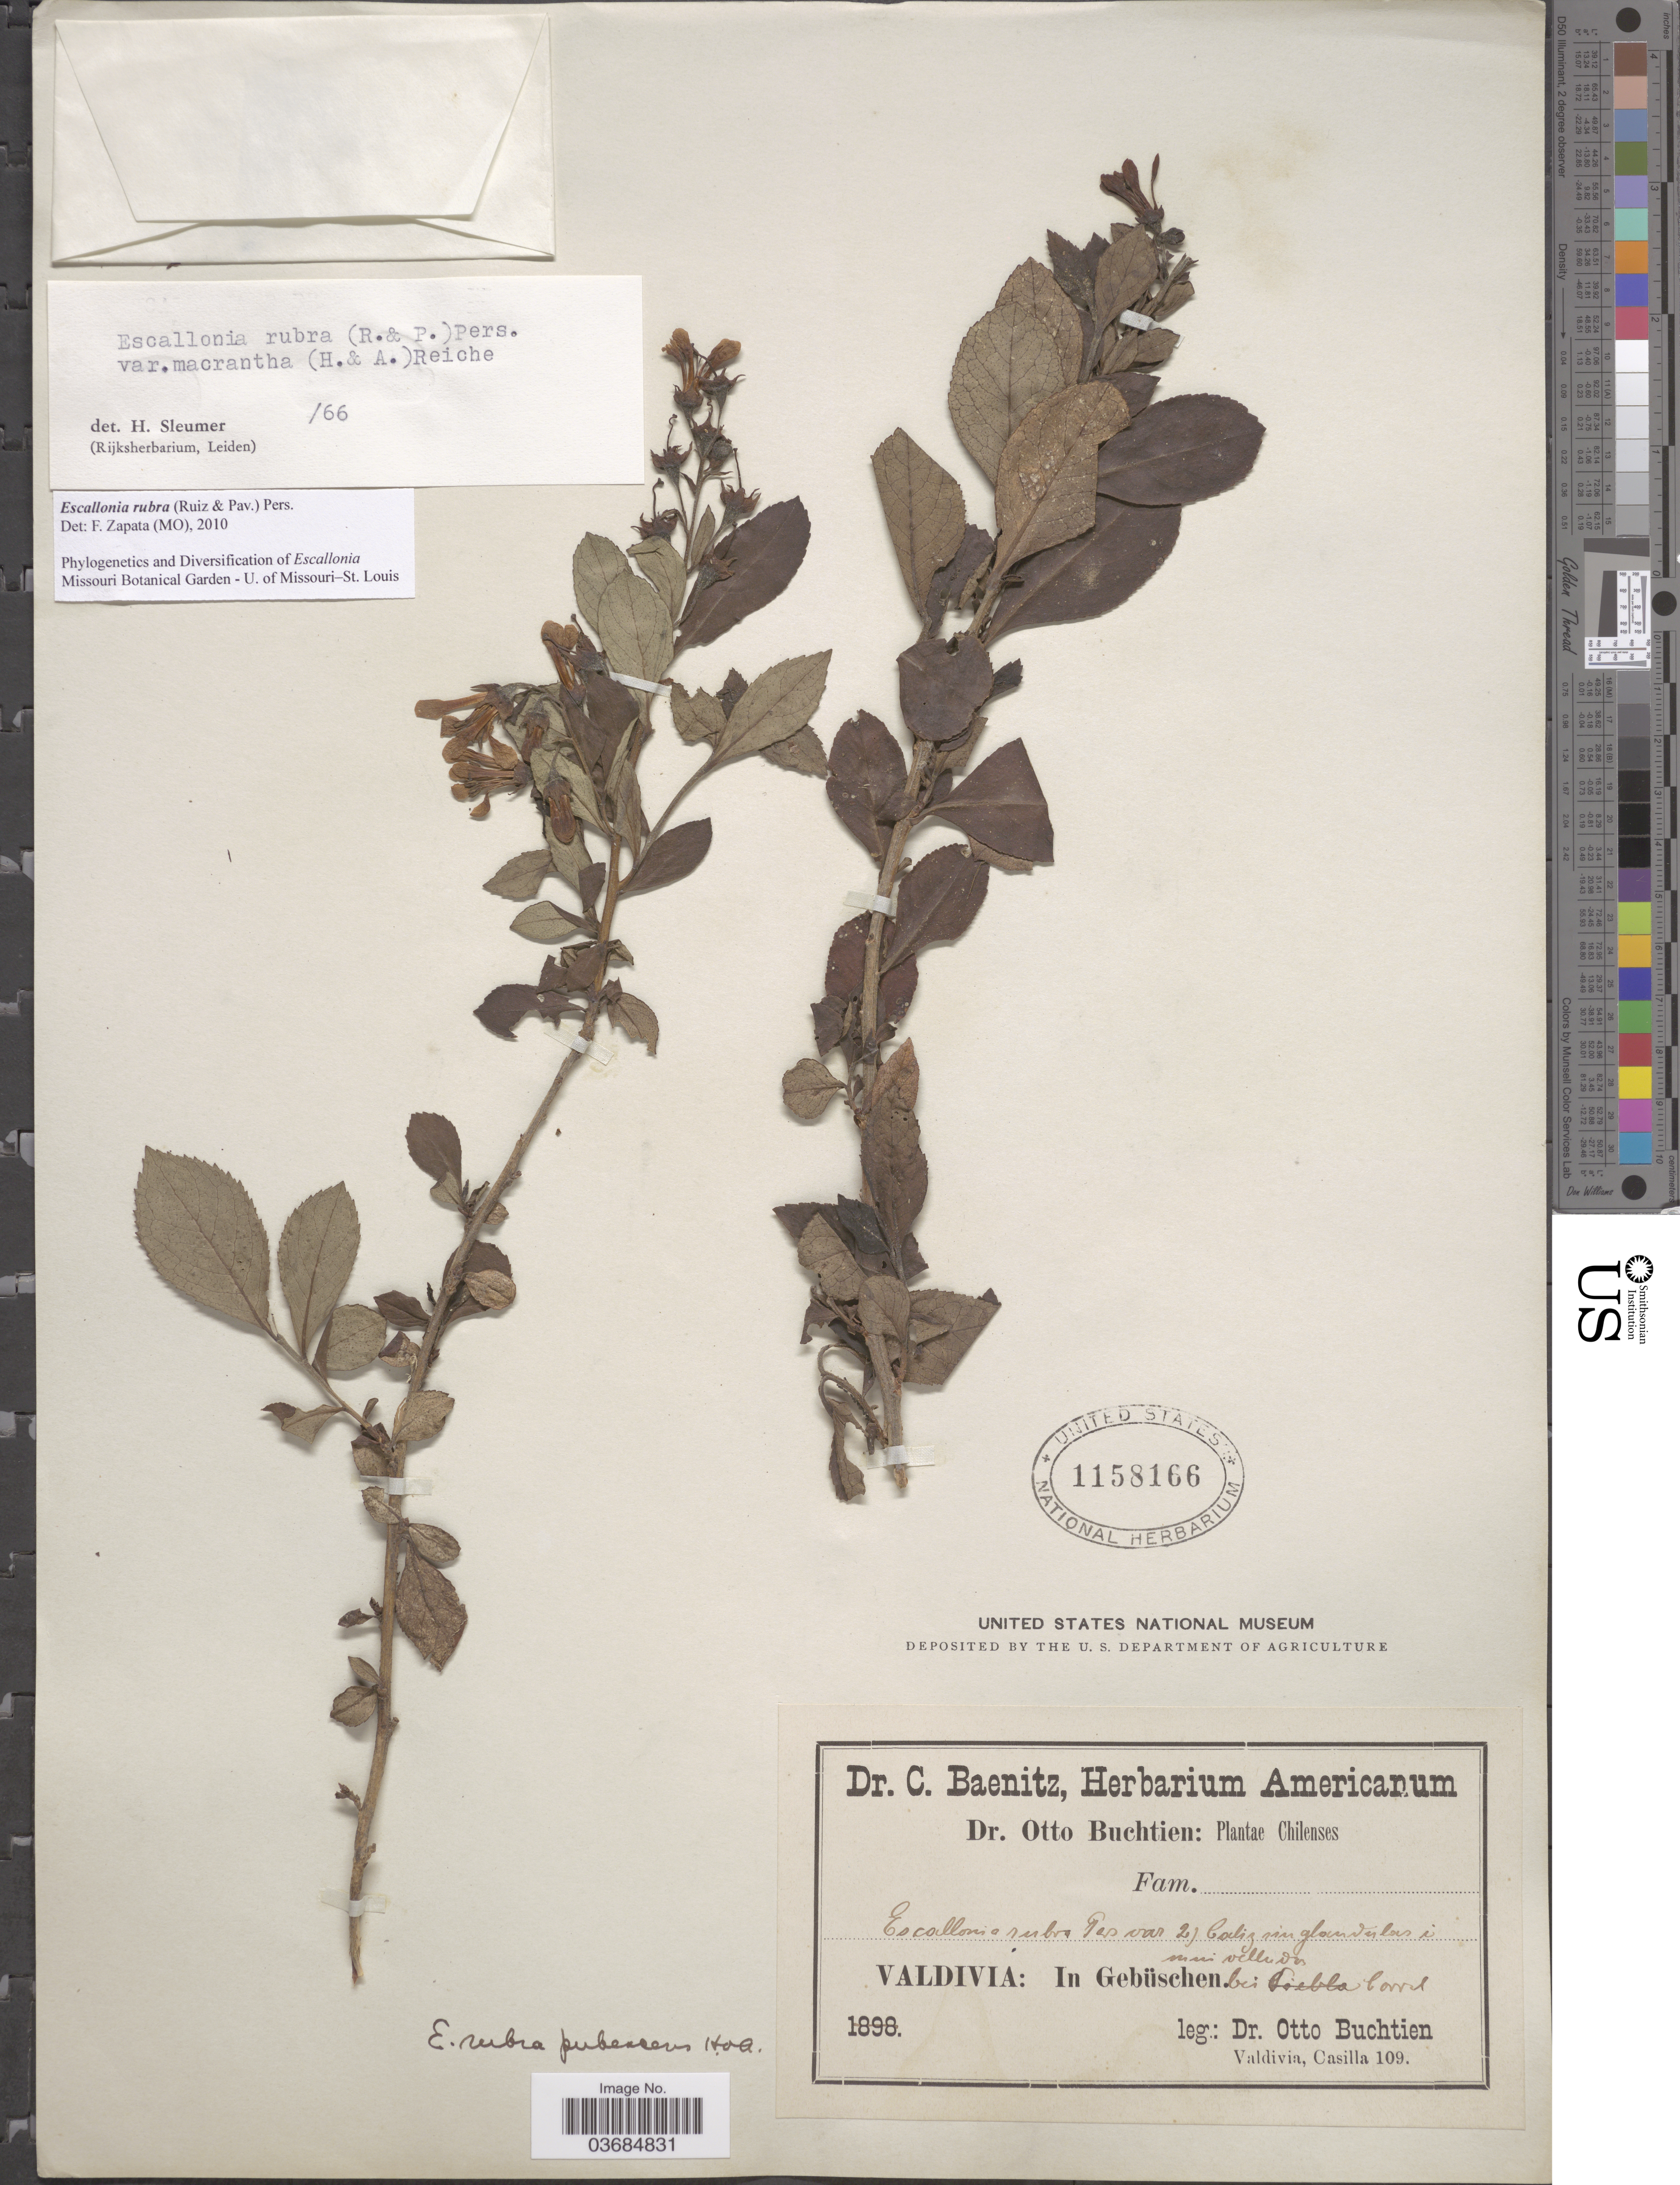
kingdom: Plantae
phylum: Tracheophyta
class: Magnoliopsida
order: Escalloniales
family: Escalloniaceae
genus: Escallonia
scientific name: Escallonia rubra var. rubra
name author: (Ruiz & Pav.) Pers.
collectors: O. Buchtien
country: Chile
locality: Valdivia: In Gebüschen bei Corral.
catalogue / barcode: US 1158166